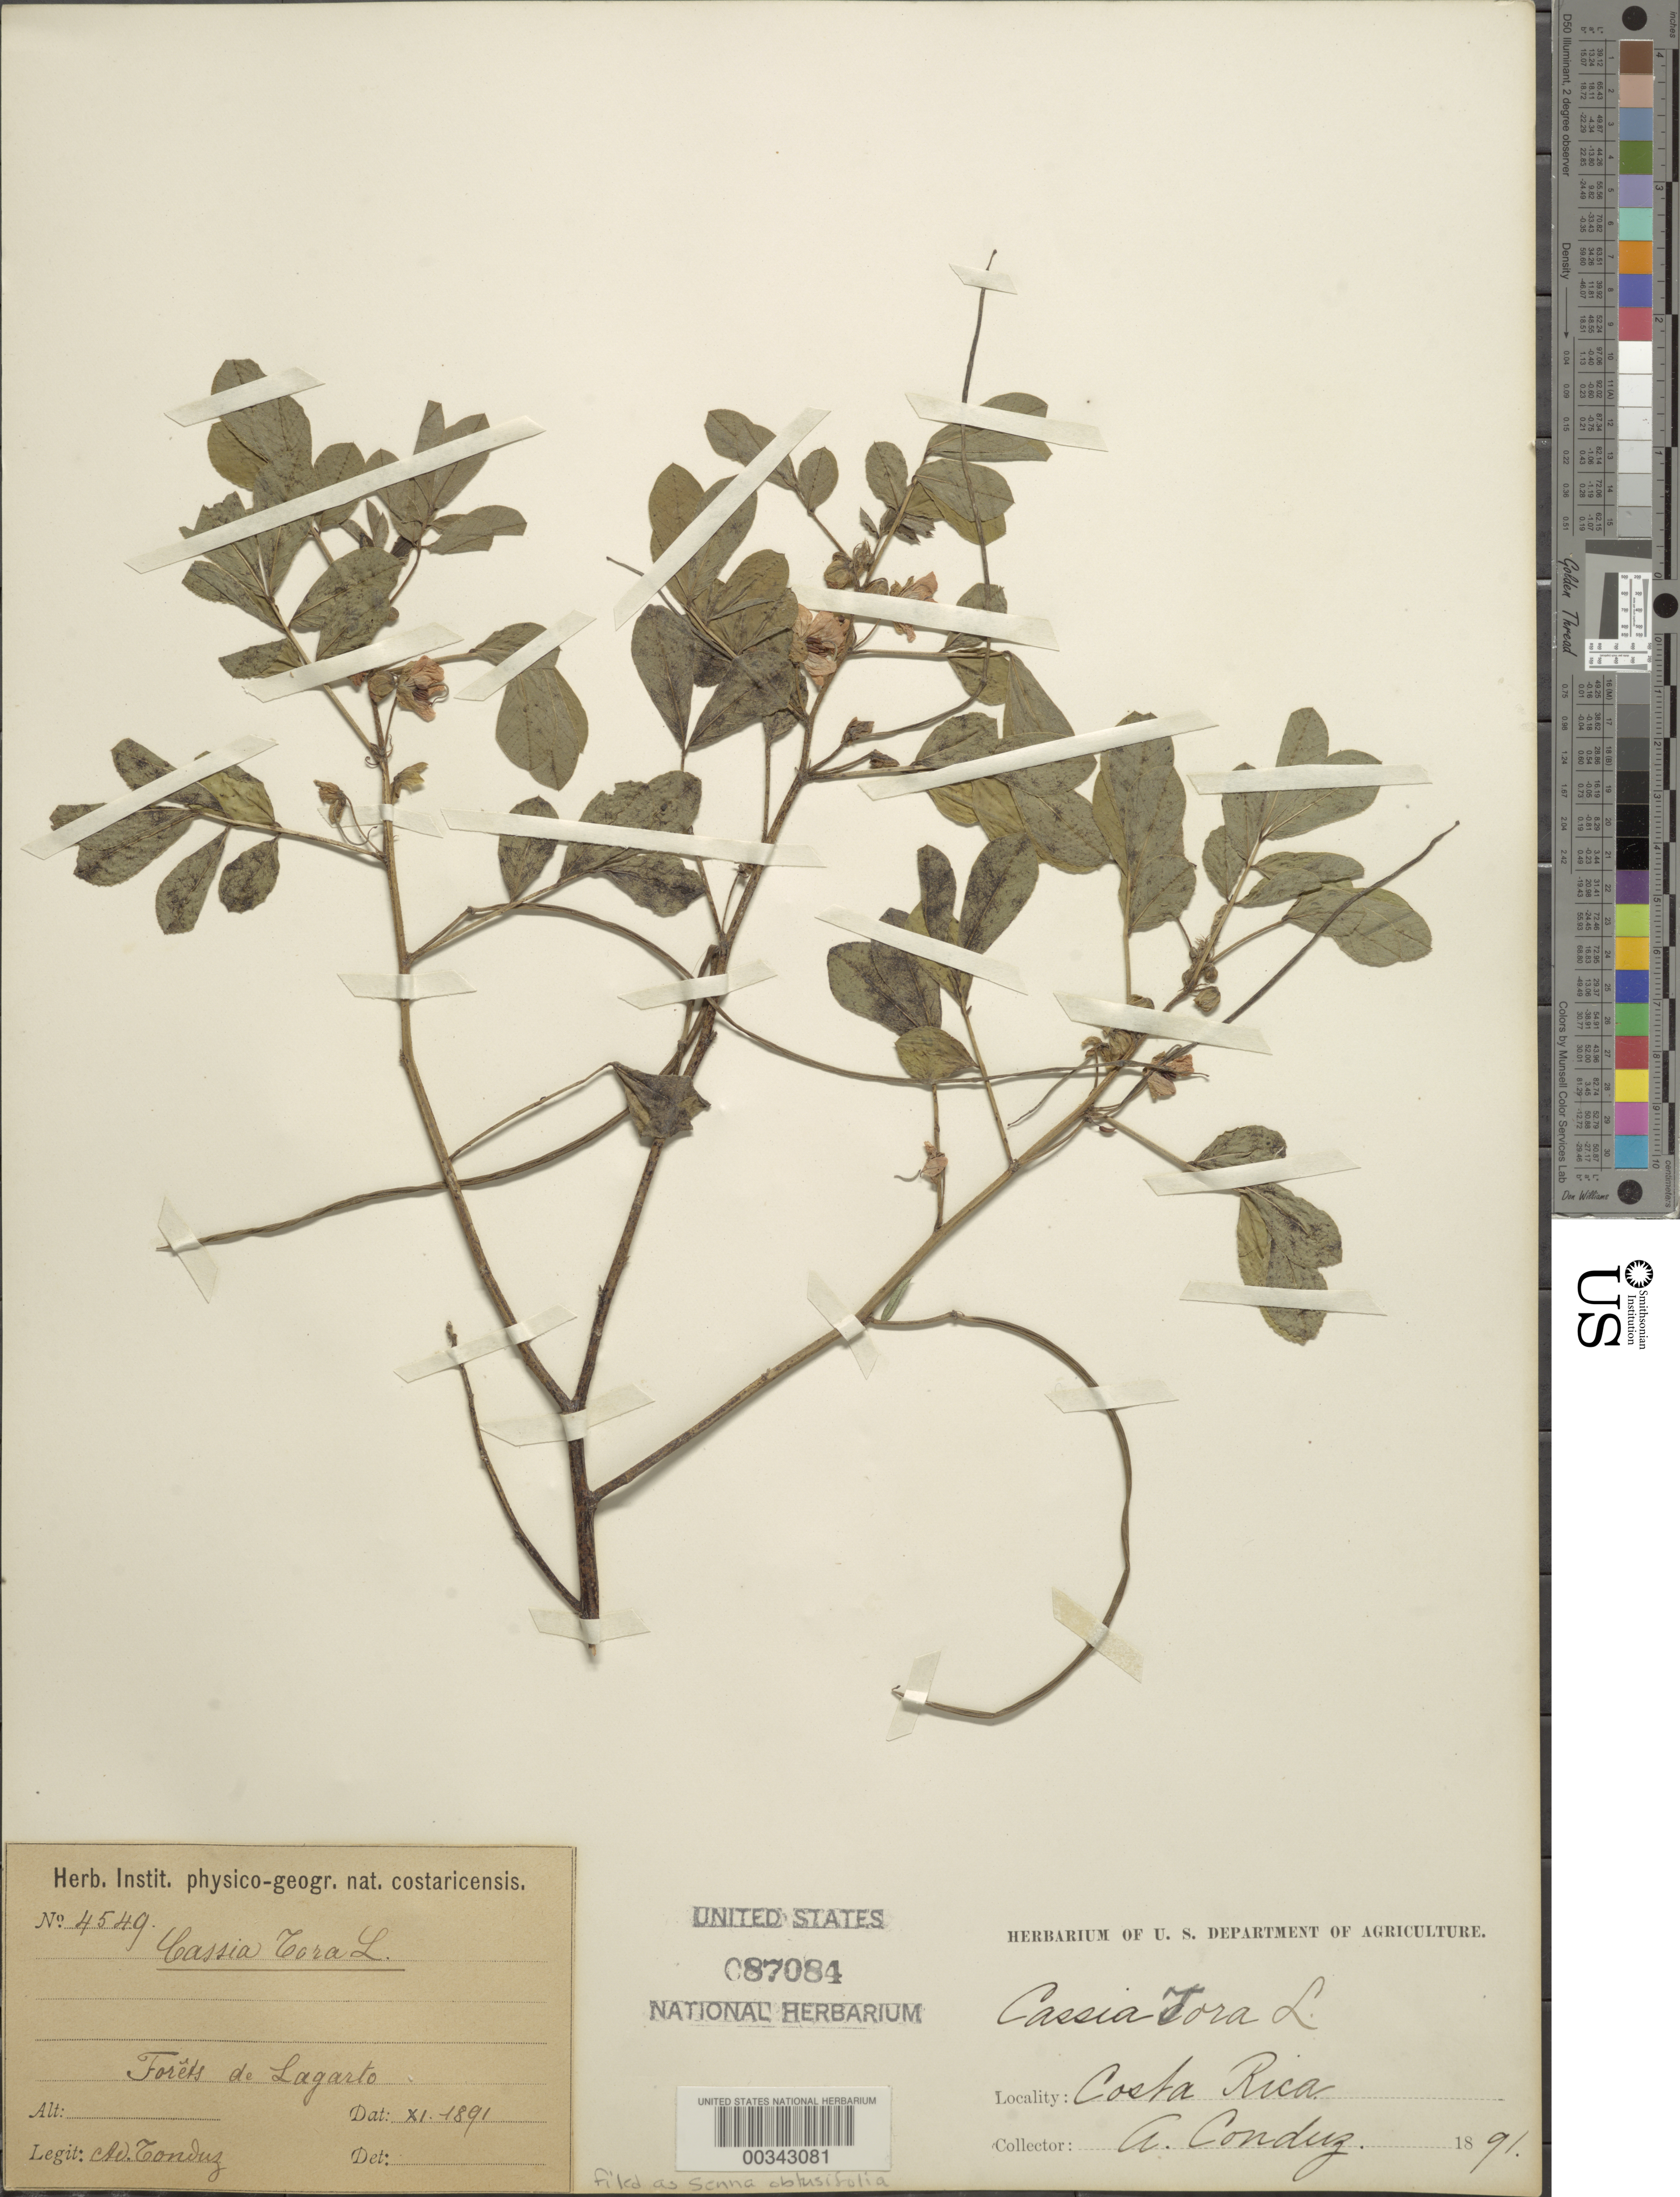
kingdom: Plantae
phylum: Tracheophyta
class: Magnoliopsida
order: Fabales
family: Fabaceae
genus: Senna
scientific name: Senna obtusifolia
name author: (L.) H.S. Irwin & Barneby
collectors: A. Tonduz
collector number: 4549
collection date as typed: Nov 1891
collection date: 1891-11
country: Costa Rica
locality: Lagarto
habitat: Forests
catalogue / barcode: US 87084